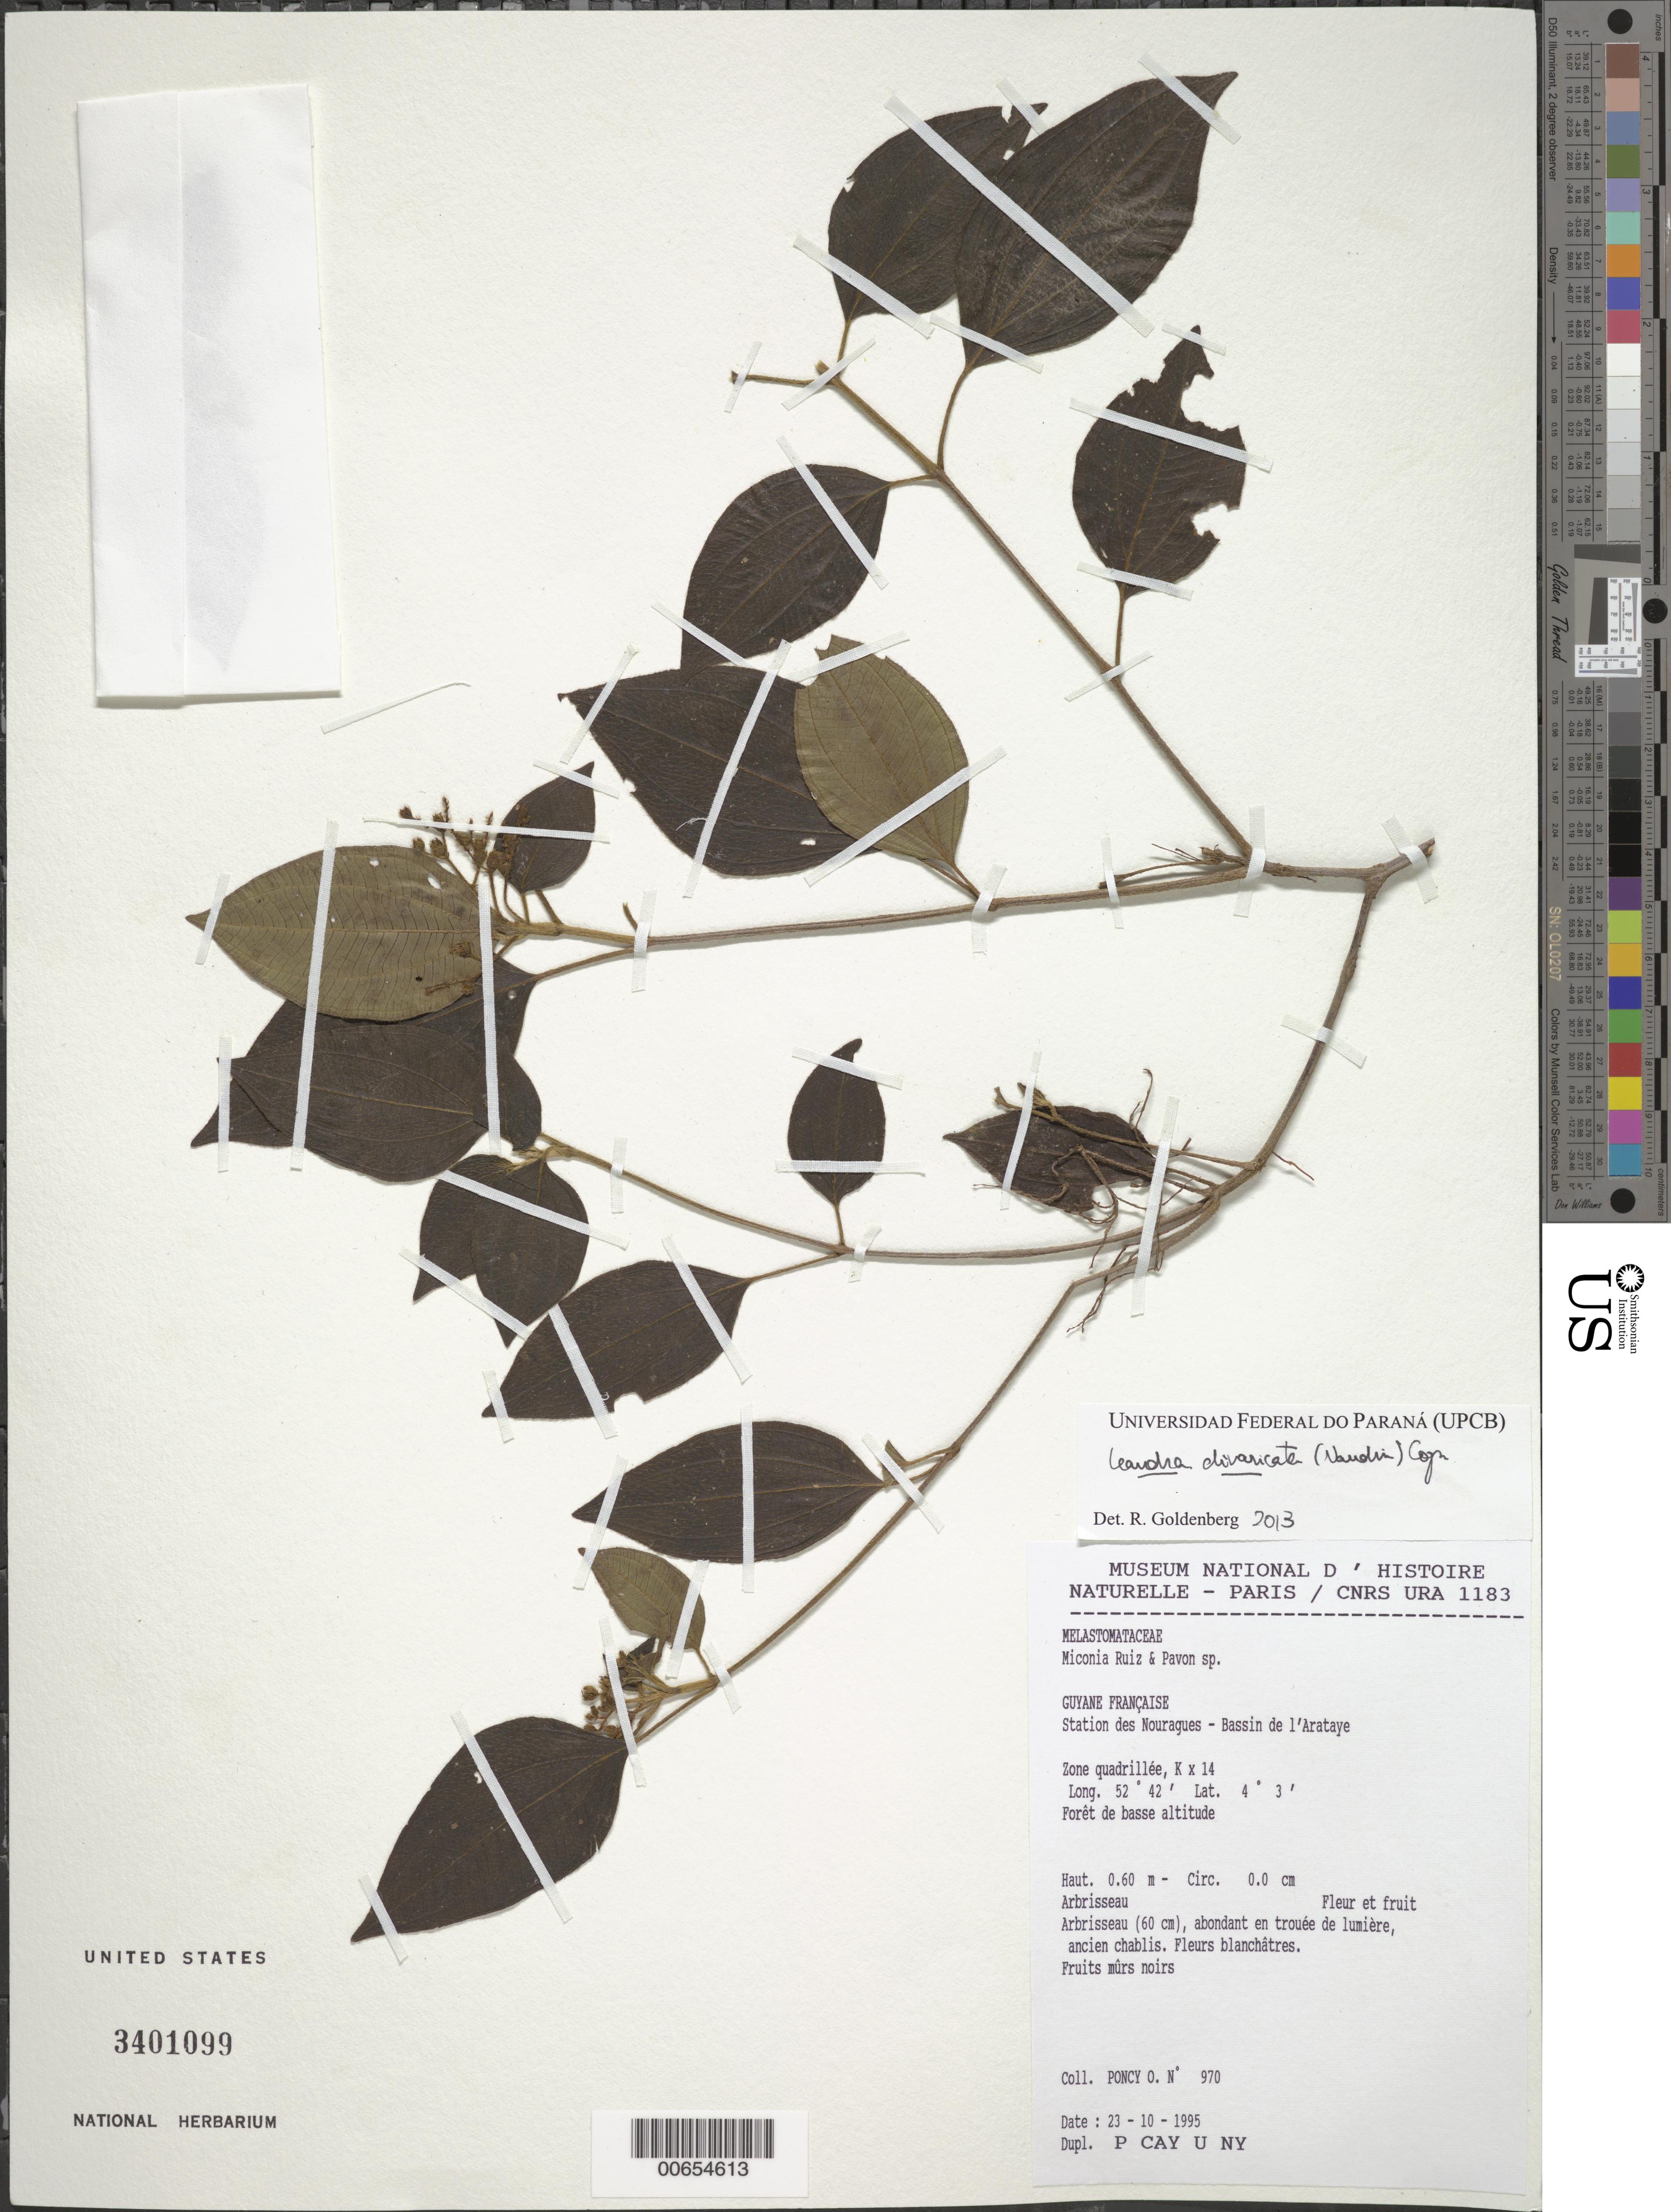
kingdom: Plantae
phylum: Tracheophyta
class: Magnoliopsida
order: Myrtales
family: Melastomataceae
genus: Leandra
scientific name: Leandra divaricata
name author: (Naudin) Cogn.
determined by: Goldenberg, R.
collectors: O. Poncy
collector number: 970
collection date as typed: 23-Oct-95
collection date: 1995-10-23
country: French Guiana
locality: Station des Nouragues, Bassin de l'Approuague, Arataye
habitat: Low forest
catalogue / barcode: US 3401099